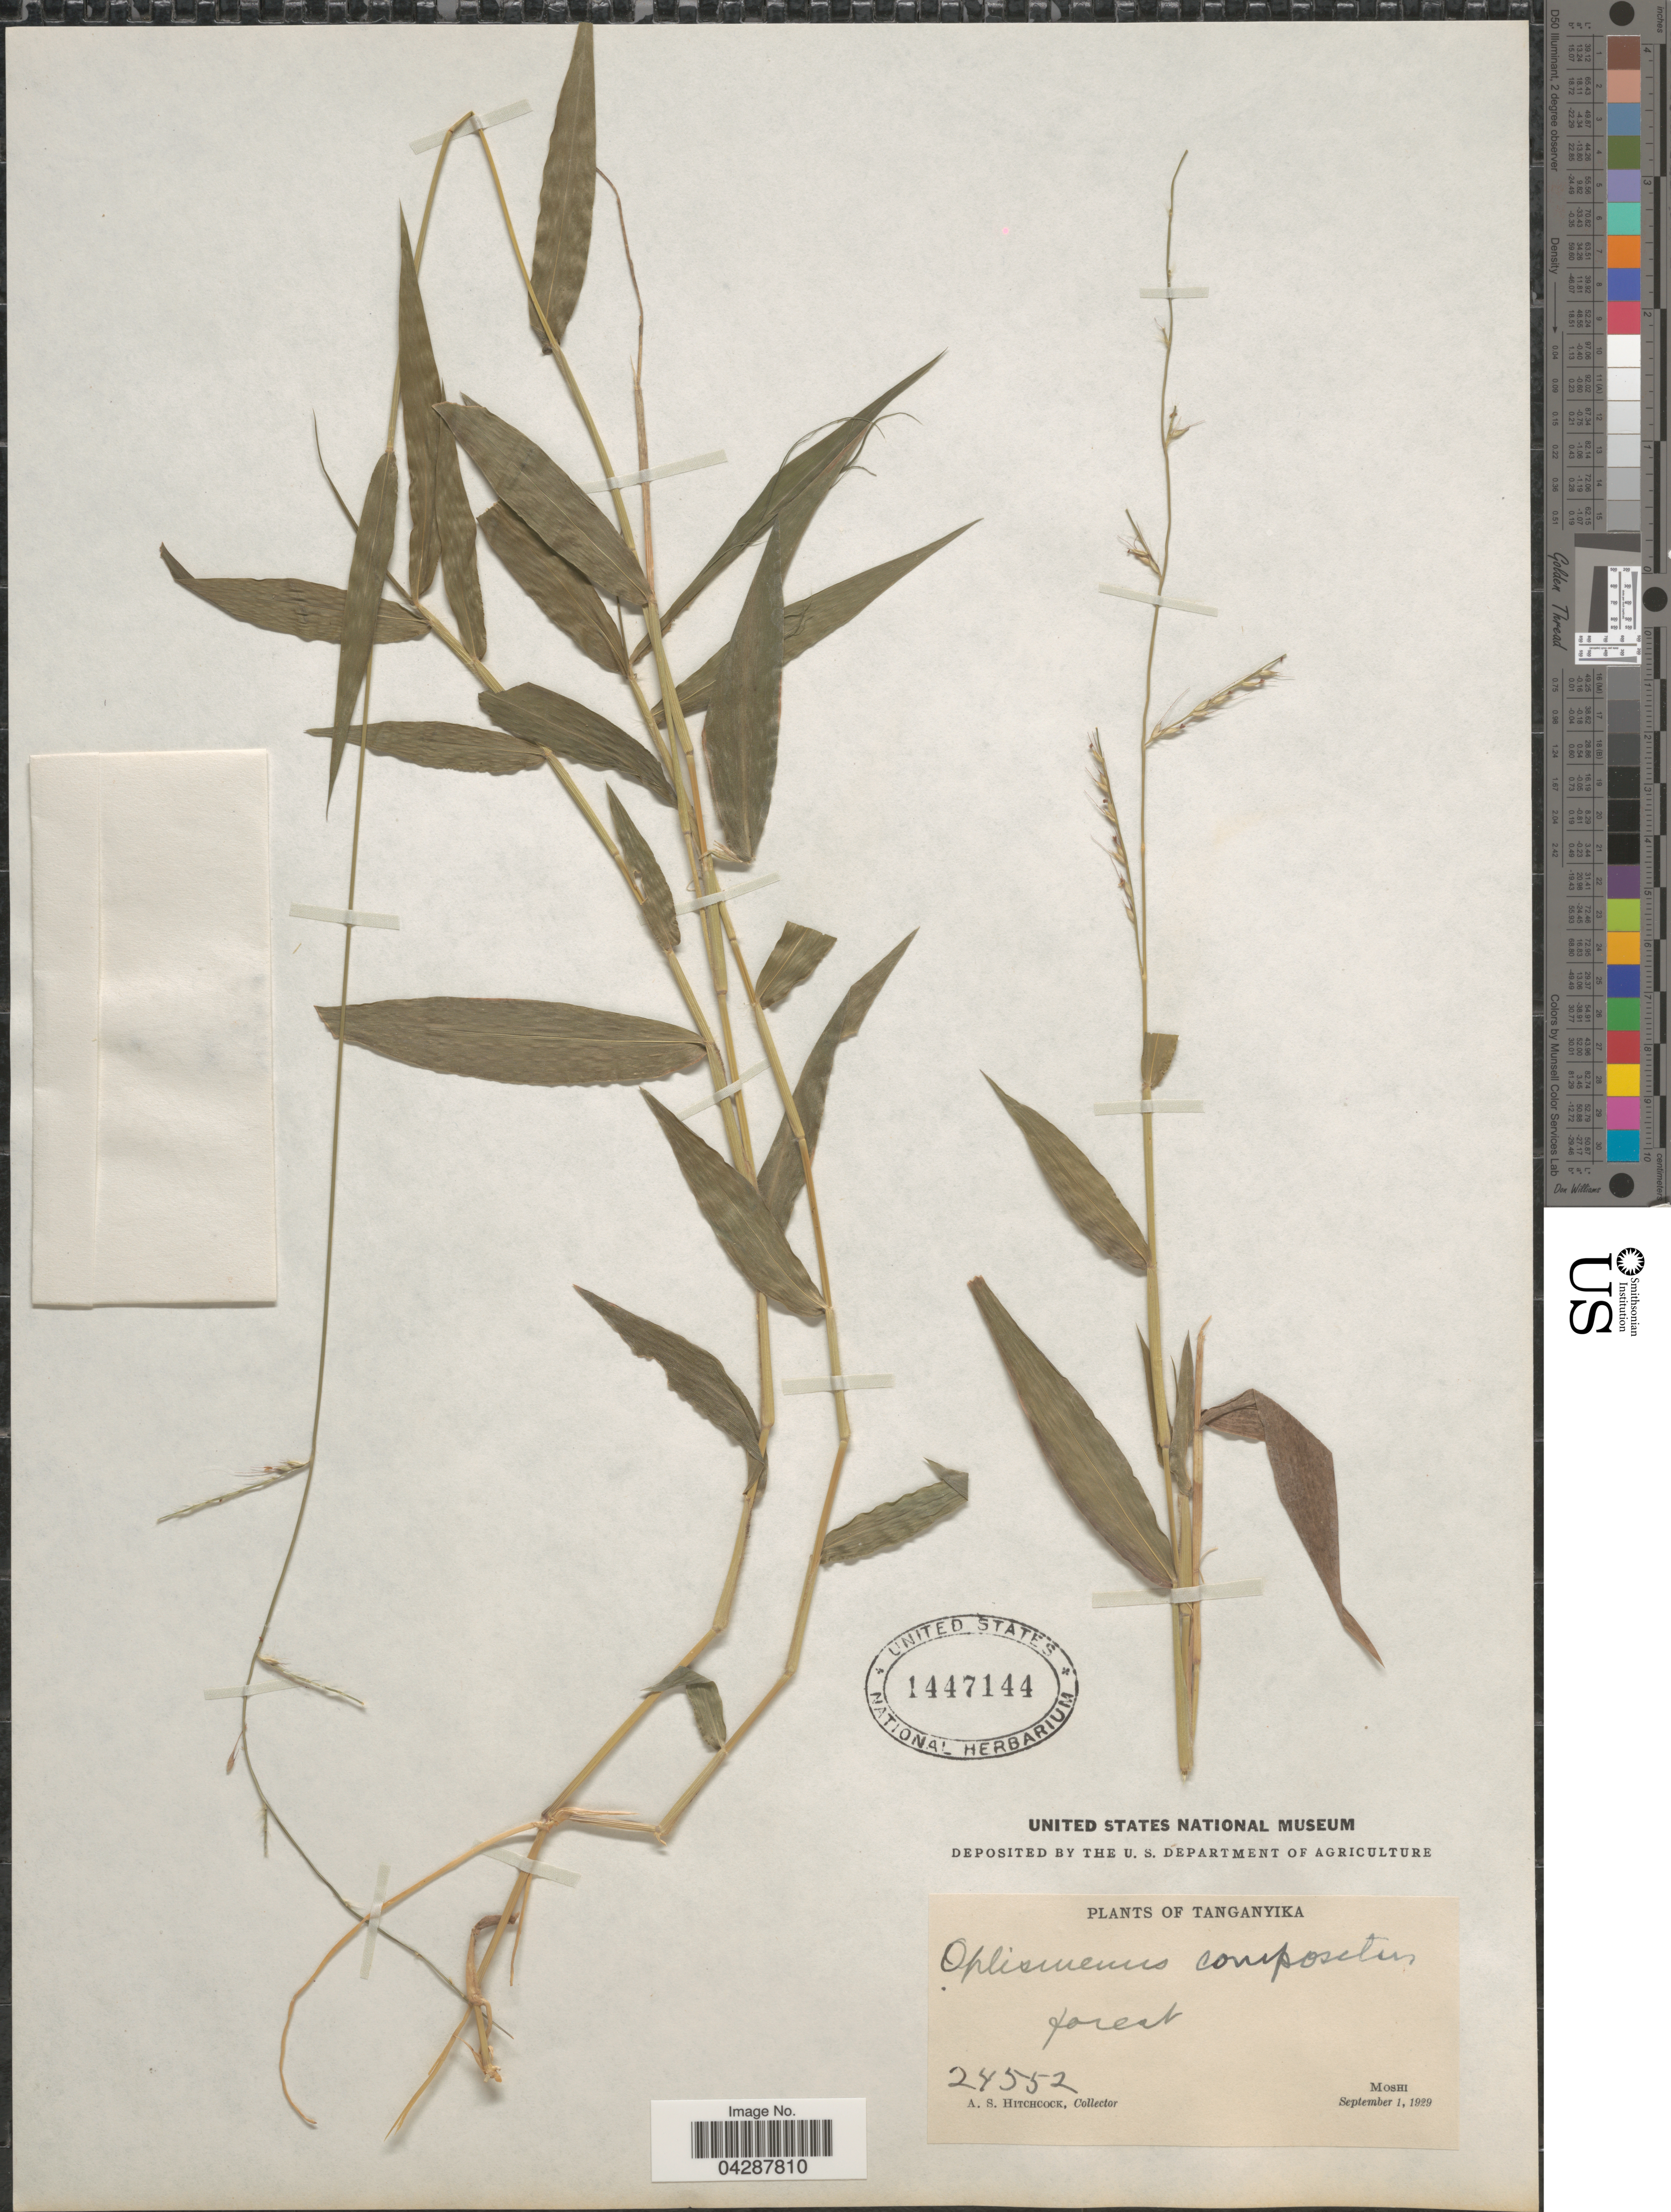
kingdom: Plantae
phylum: Tracheophyta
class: Liliopsida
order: Poales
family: Poaceae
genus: Oplismenus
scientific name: Oplismenus compositus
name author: (L.) P. Beauv.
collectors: A. S. Hitchcock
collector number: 24552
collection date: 1929-09-01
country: Tanzania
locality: Tanganyika. Moshi.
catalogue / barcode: US 1447144